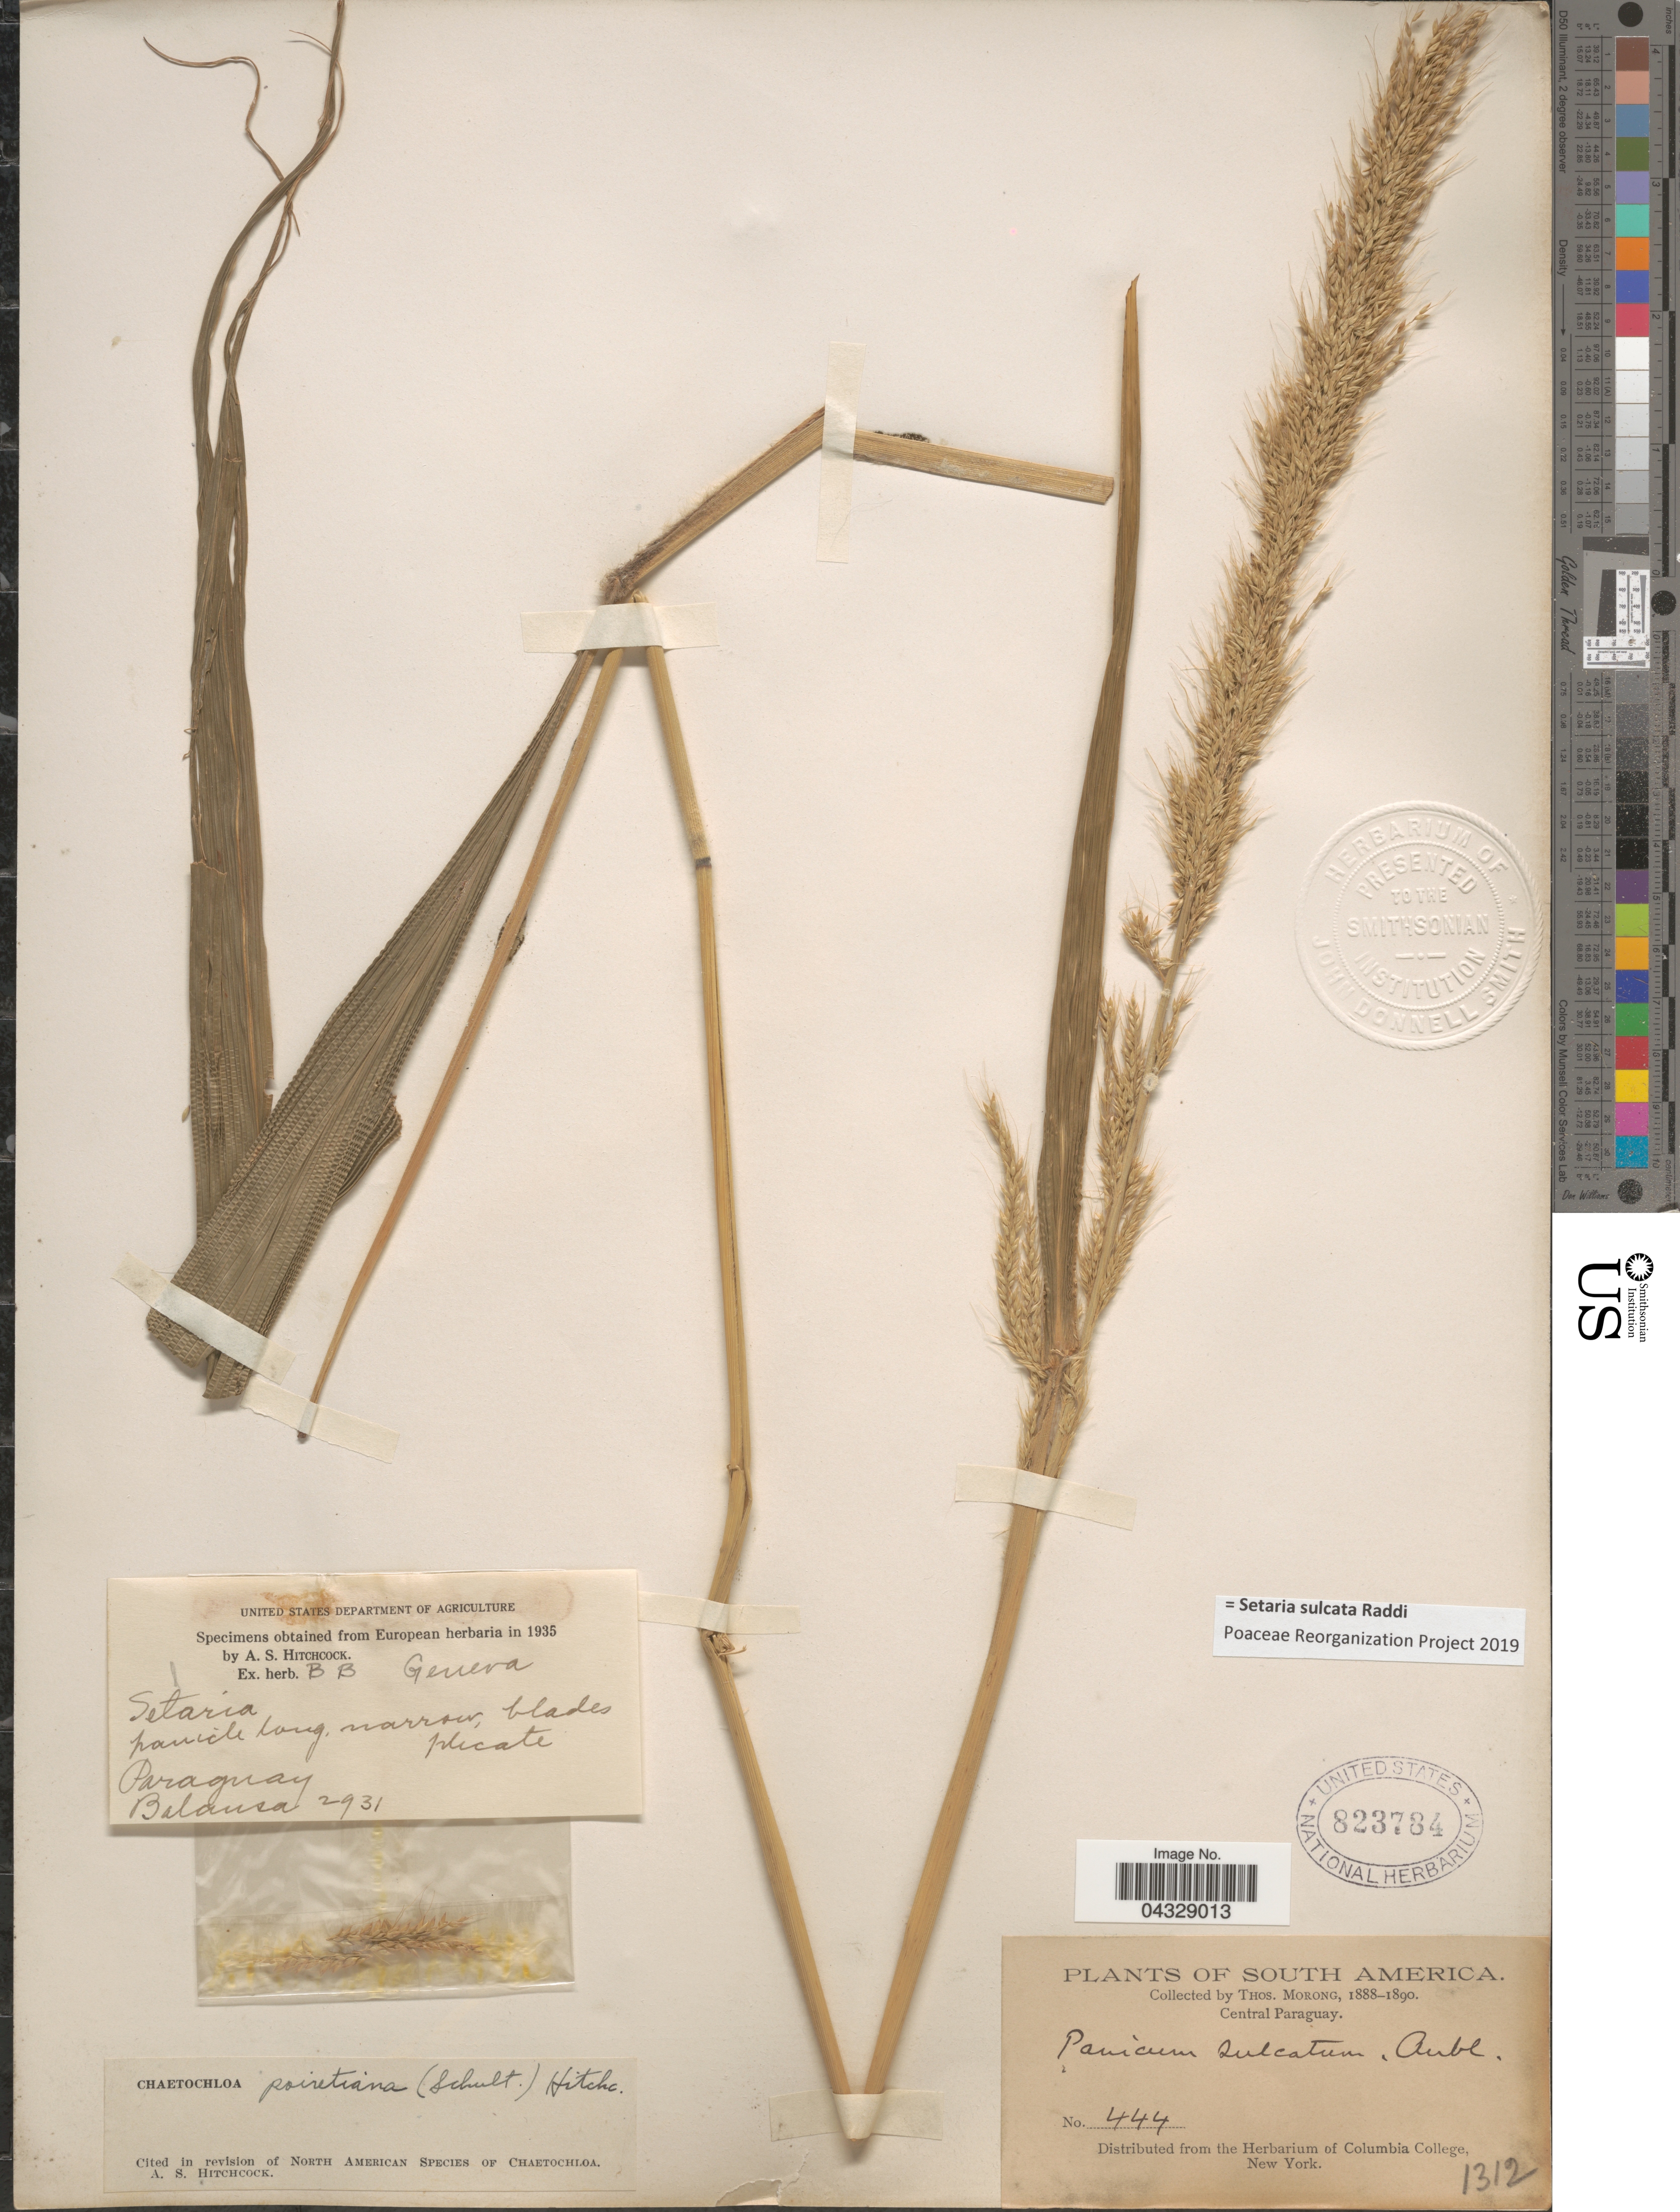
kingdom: Plantae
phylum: Tracheophyta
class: Liliopsida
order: Poales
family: Poaceae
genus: Setaria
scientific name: Setaria sulcata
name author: Raddi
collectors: ex herb. T. Morong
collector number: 444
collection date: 1888/1890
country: Paraguay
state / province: Central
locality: Central Paraguay.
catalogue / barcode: US 823784